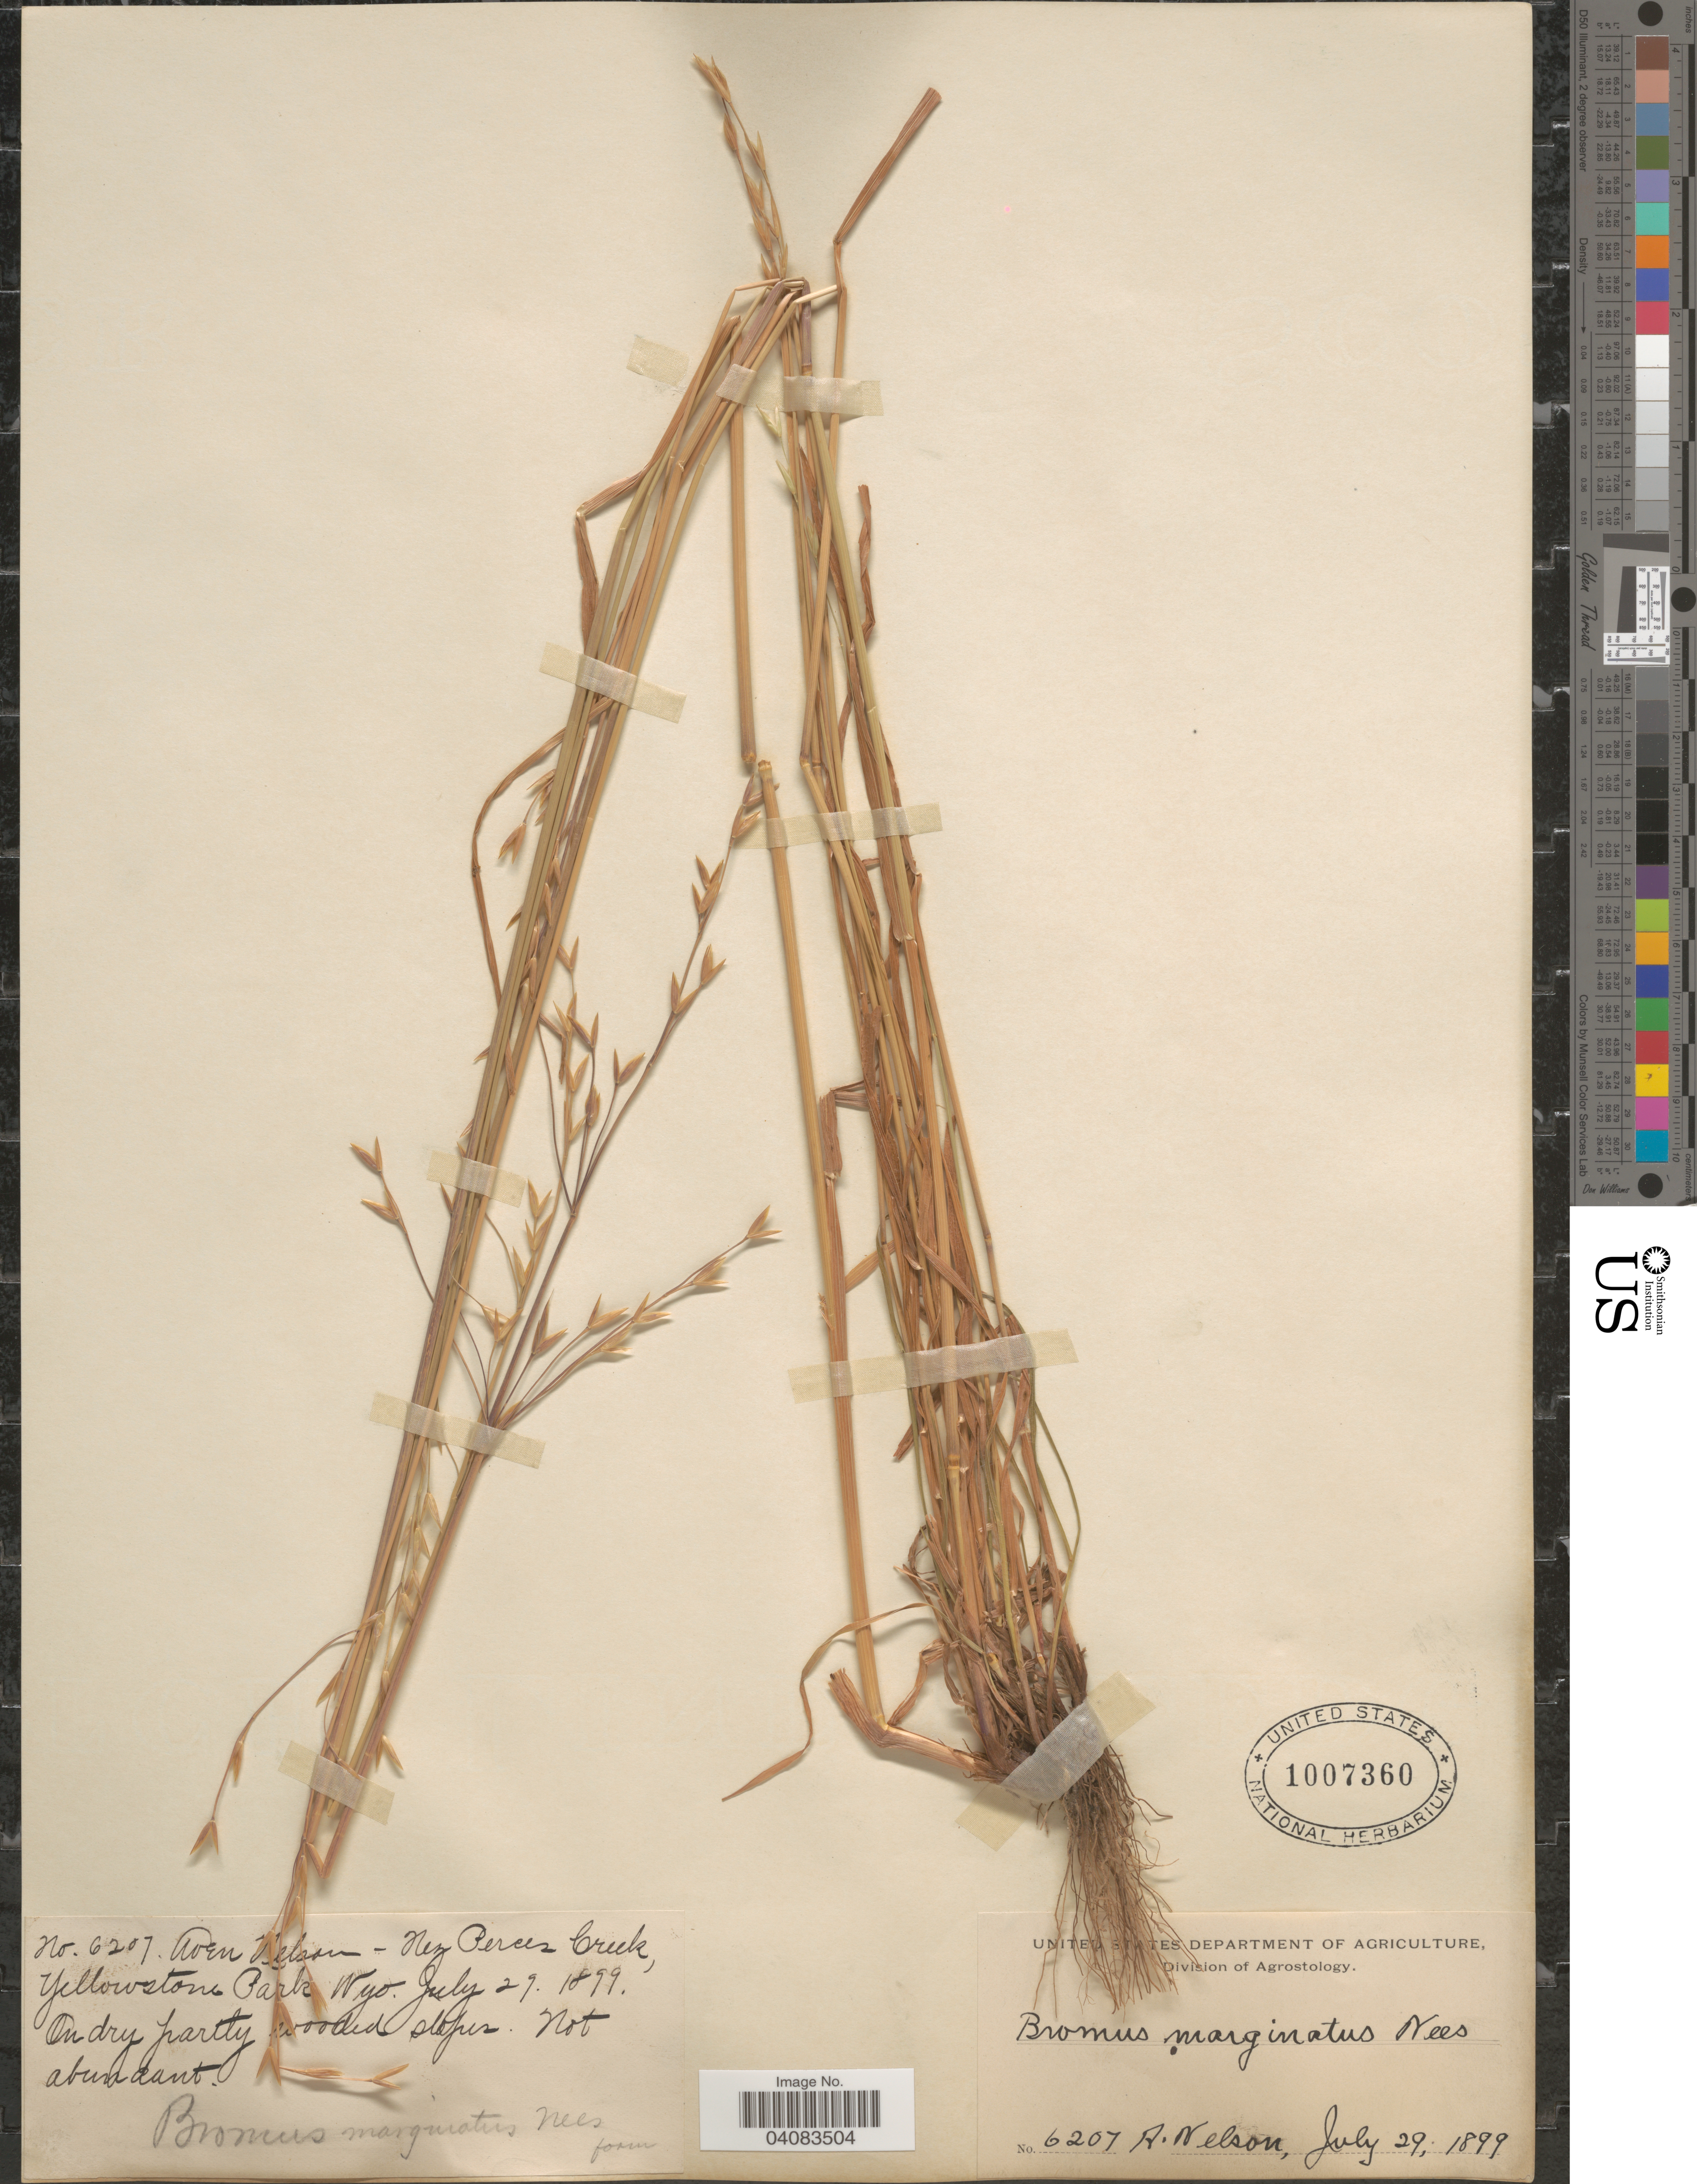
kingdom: Plantae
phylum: Tracheophyta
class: Liliopsida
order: Poales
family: Poaceae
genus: Bromus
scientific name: Bromus marginatus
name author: Nees ex Steud.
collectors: A. Nelson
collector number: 6207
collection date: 1899-07-29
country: United States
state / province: Wyoming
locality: Nez Perces Creek, Yellowstone Park.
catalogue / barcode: US 1007360